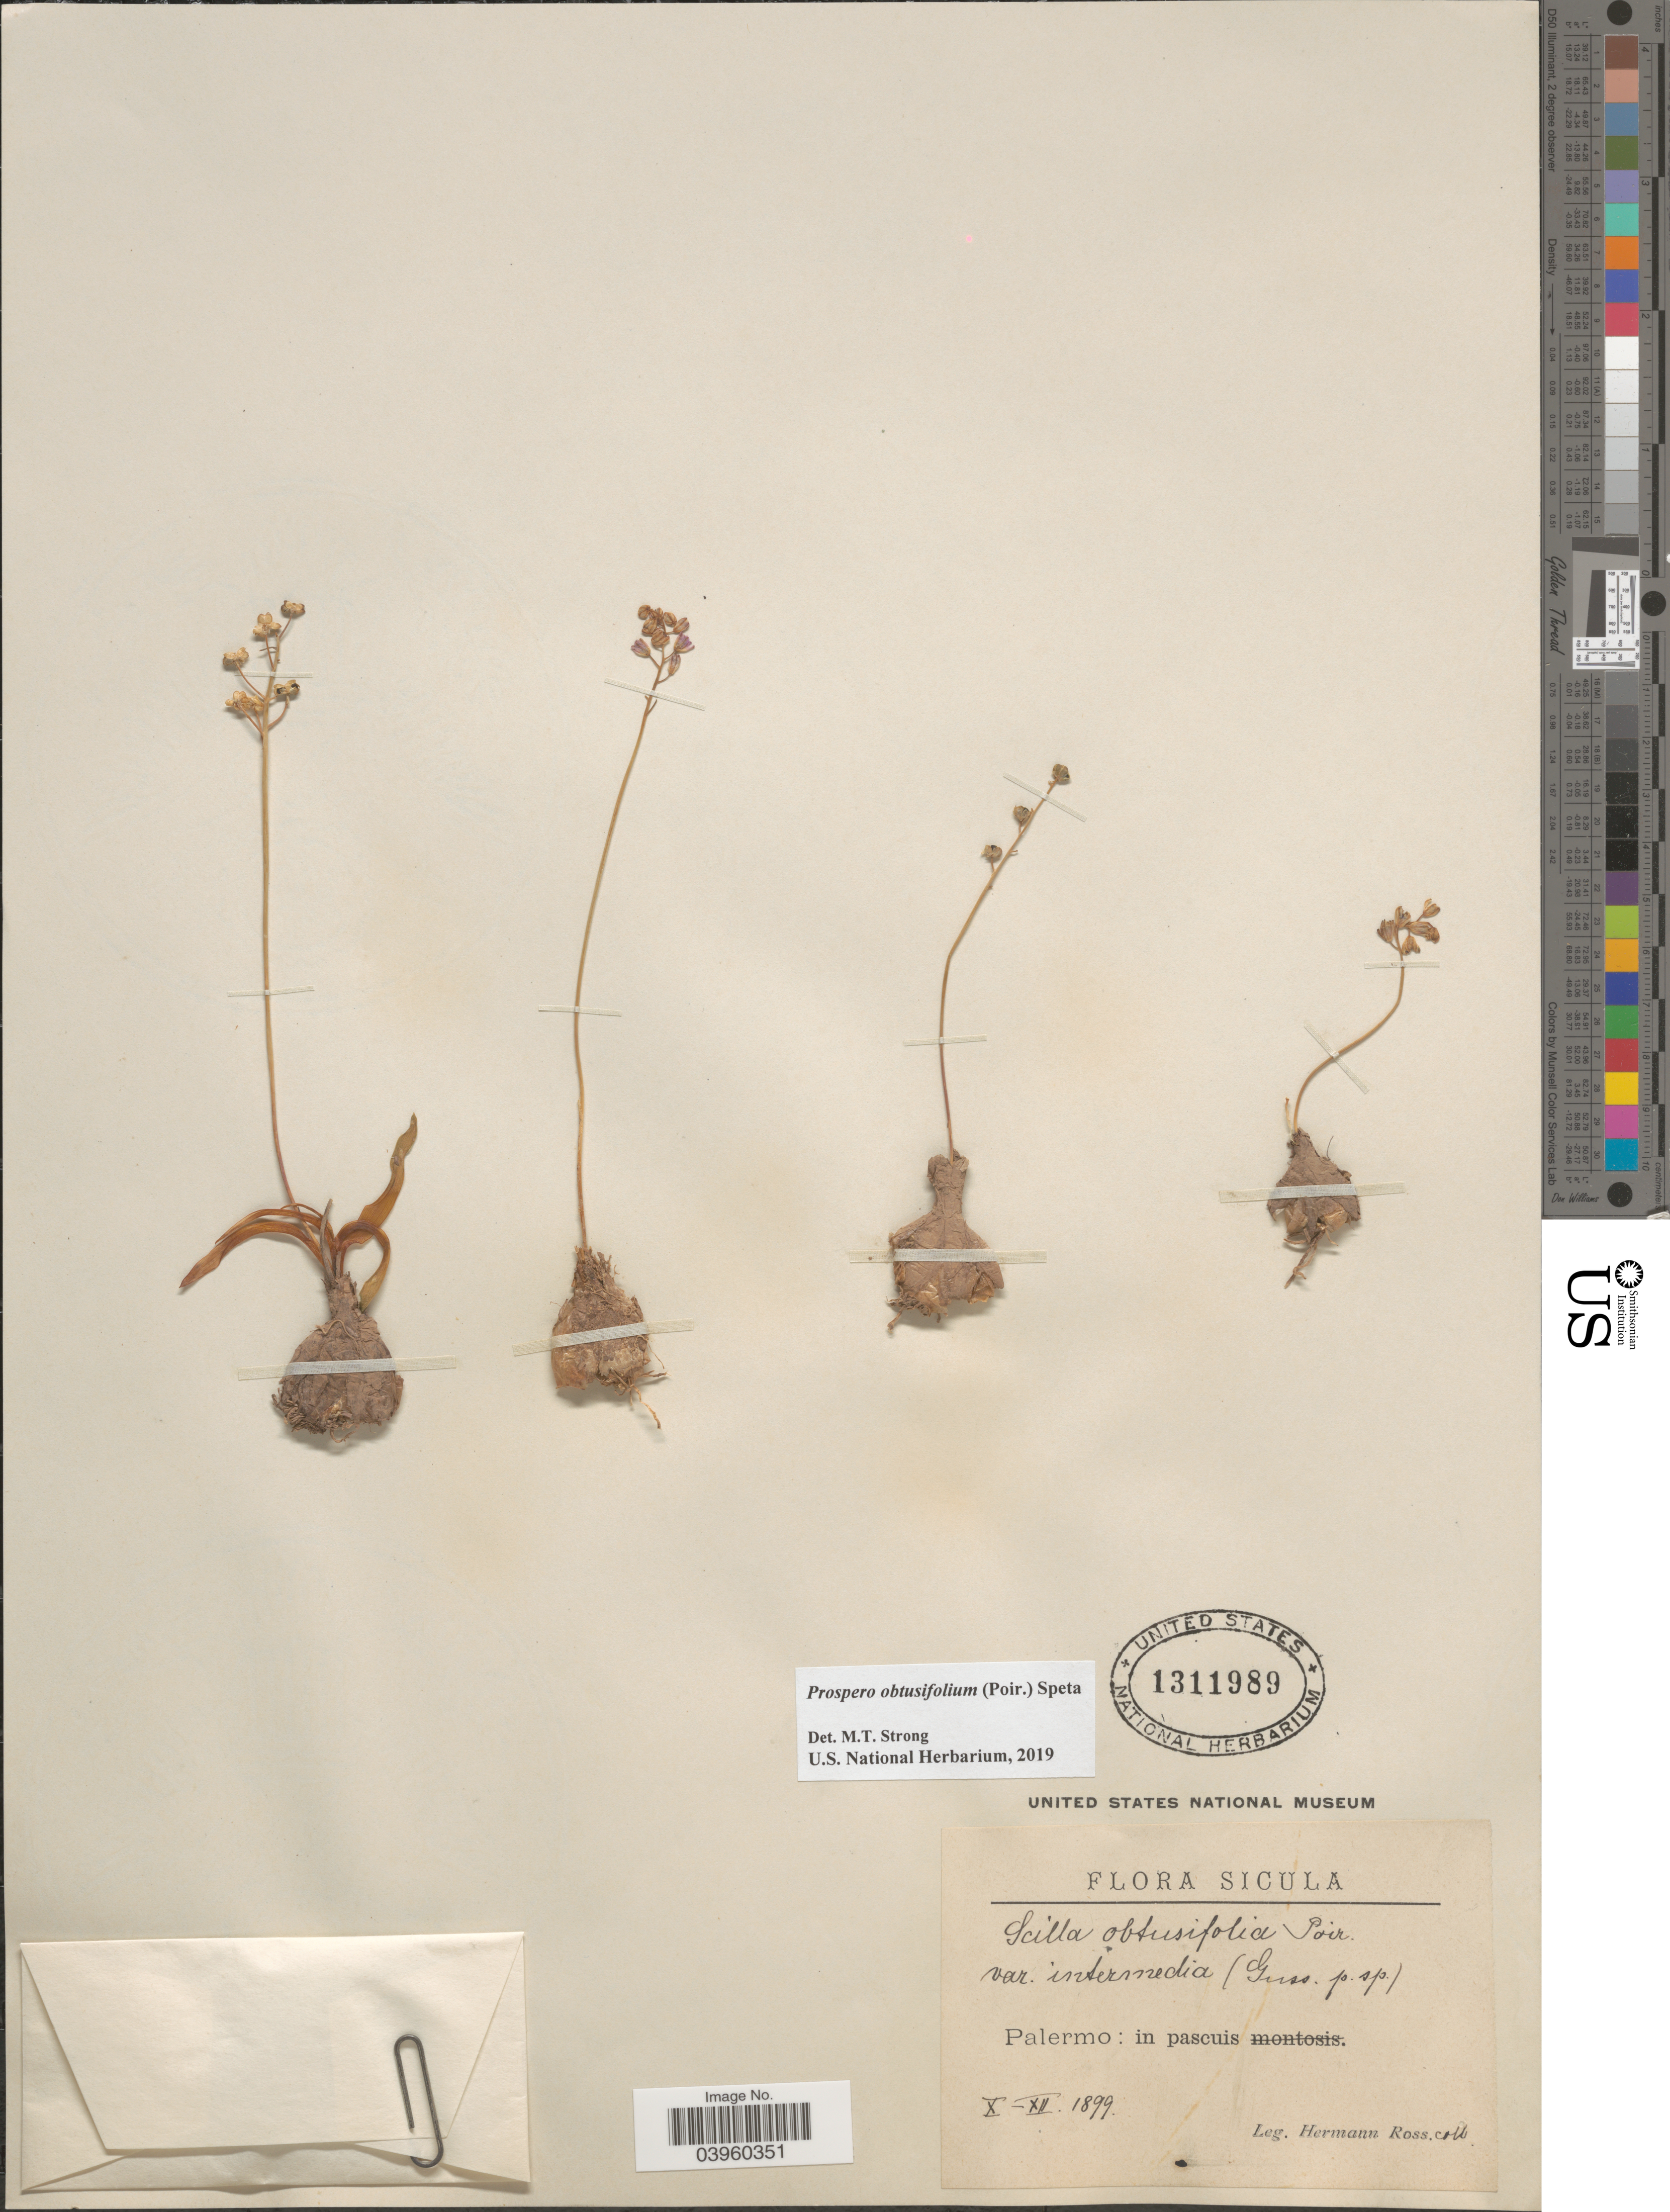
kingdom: Plantae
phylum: Tracheophyta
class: Liliopsida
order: Asparagales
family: Asparagaceae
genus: Prospero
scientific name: Prospero obtusifolium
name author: (Poir.) Speta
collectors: H. Ross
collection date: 1899-10/1899-12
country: Italy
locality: Sicula. Palermo: in pascuis.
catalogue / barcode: US 1311989